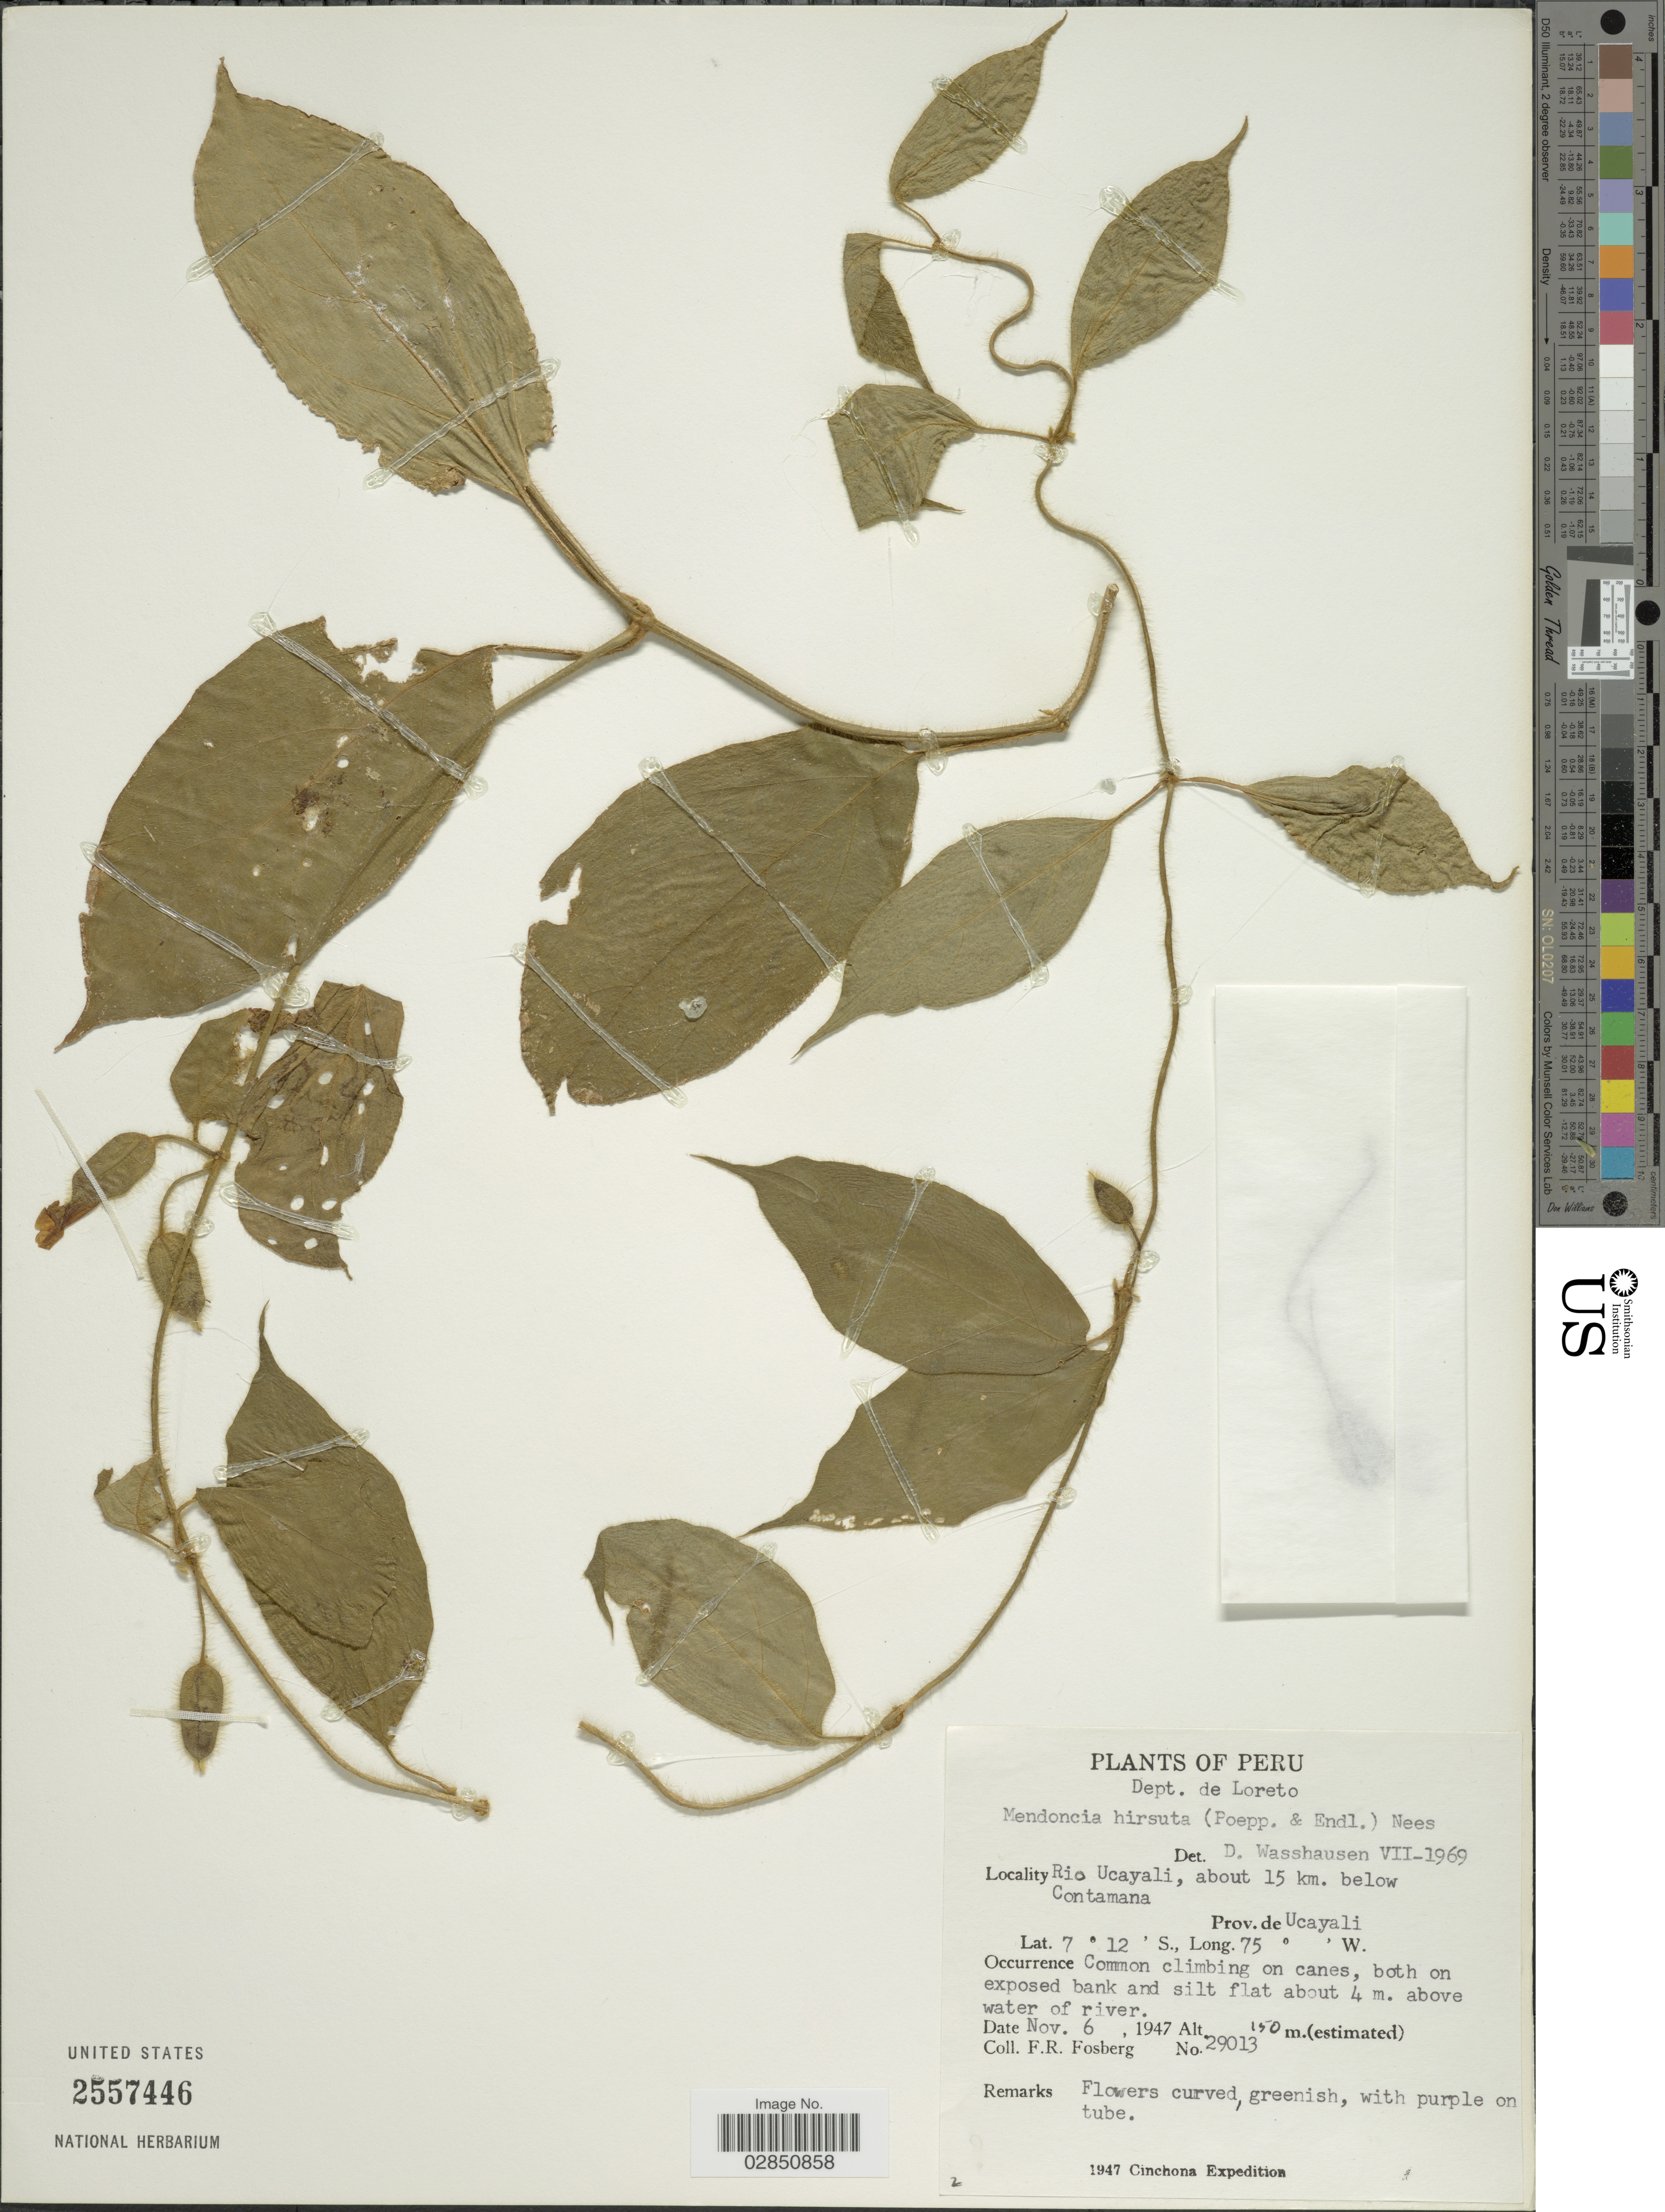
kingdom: Plantae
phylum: Tracheophyta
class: Magnoliopsida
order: Lamiales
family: Acanthaceae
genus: Mendoncia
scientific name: Mendoncia bivalvis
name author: (L. f.) Merr.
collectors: F. R. Fosberg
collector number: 29013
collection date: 1947-11-06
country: Peru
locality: Dept. de Loreto. Rio Ucayali, about 15 km. below Contamana. Prov. de Ucuyali.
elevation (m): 150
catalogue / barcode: US 2557446